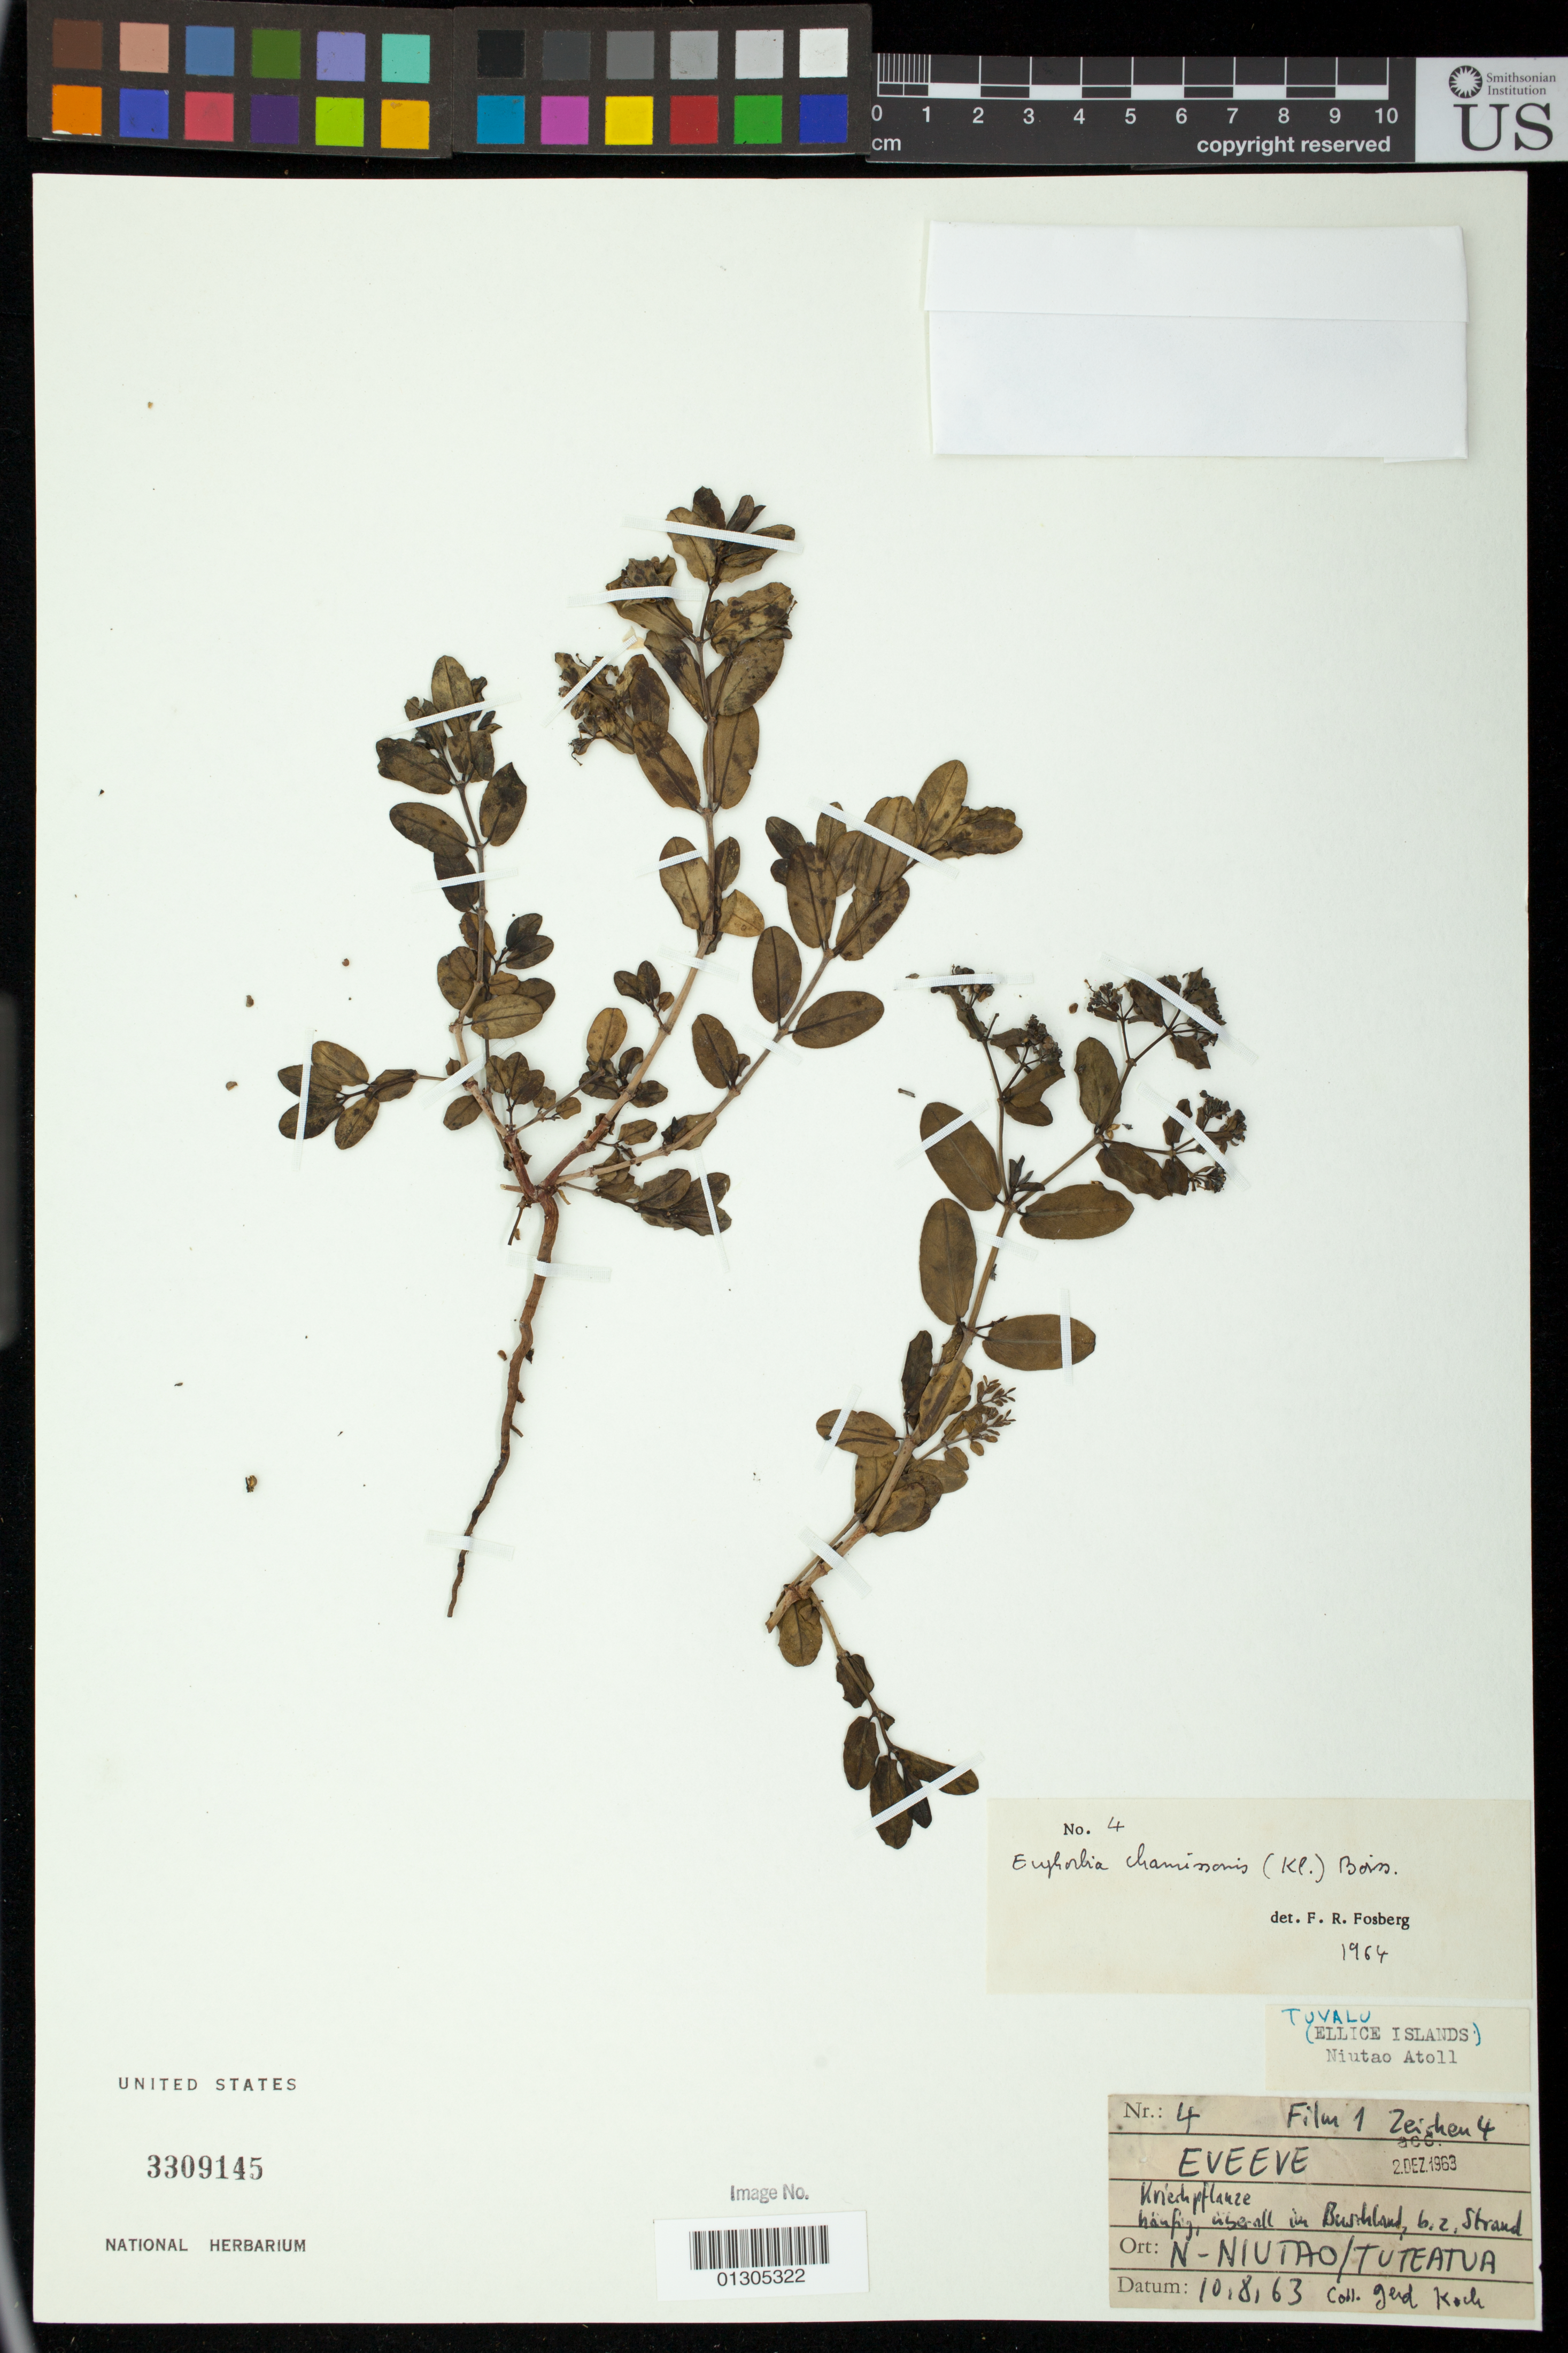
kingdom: Plantae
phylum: Tracheophyta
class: Magnoliopsida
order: Malpighiales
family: Euphorbiaceae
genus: Euphorbia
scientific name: Euphorbia chamissonis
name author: (Klotzsch ex Klotzsch & Garcke) Boiss.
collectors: G. Koch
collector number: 4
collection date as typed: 10.8.63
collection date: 1963-08-10 or 1963-10-08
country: Tuvalu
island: Niutao Atoll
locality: N-Niutao/Tuteatua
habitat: uberall im Bushland, b,z. Strand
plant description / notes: Film 1 Zeichen 4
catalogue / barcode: US 3309145